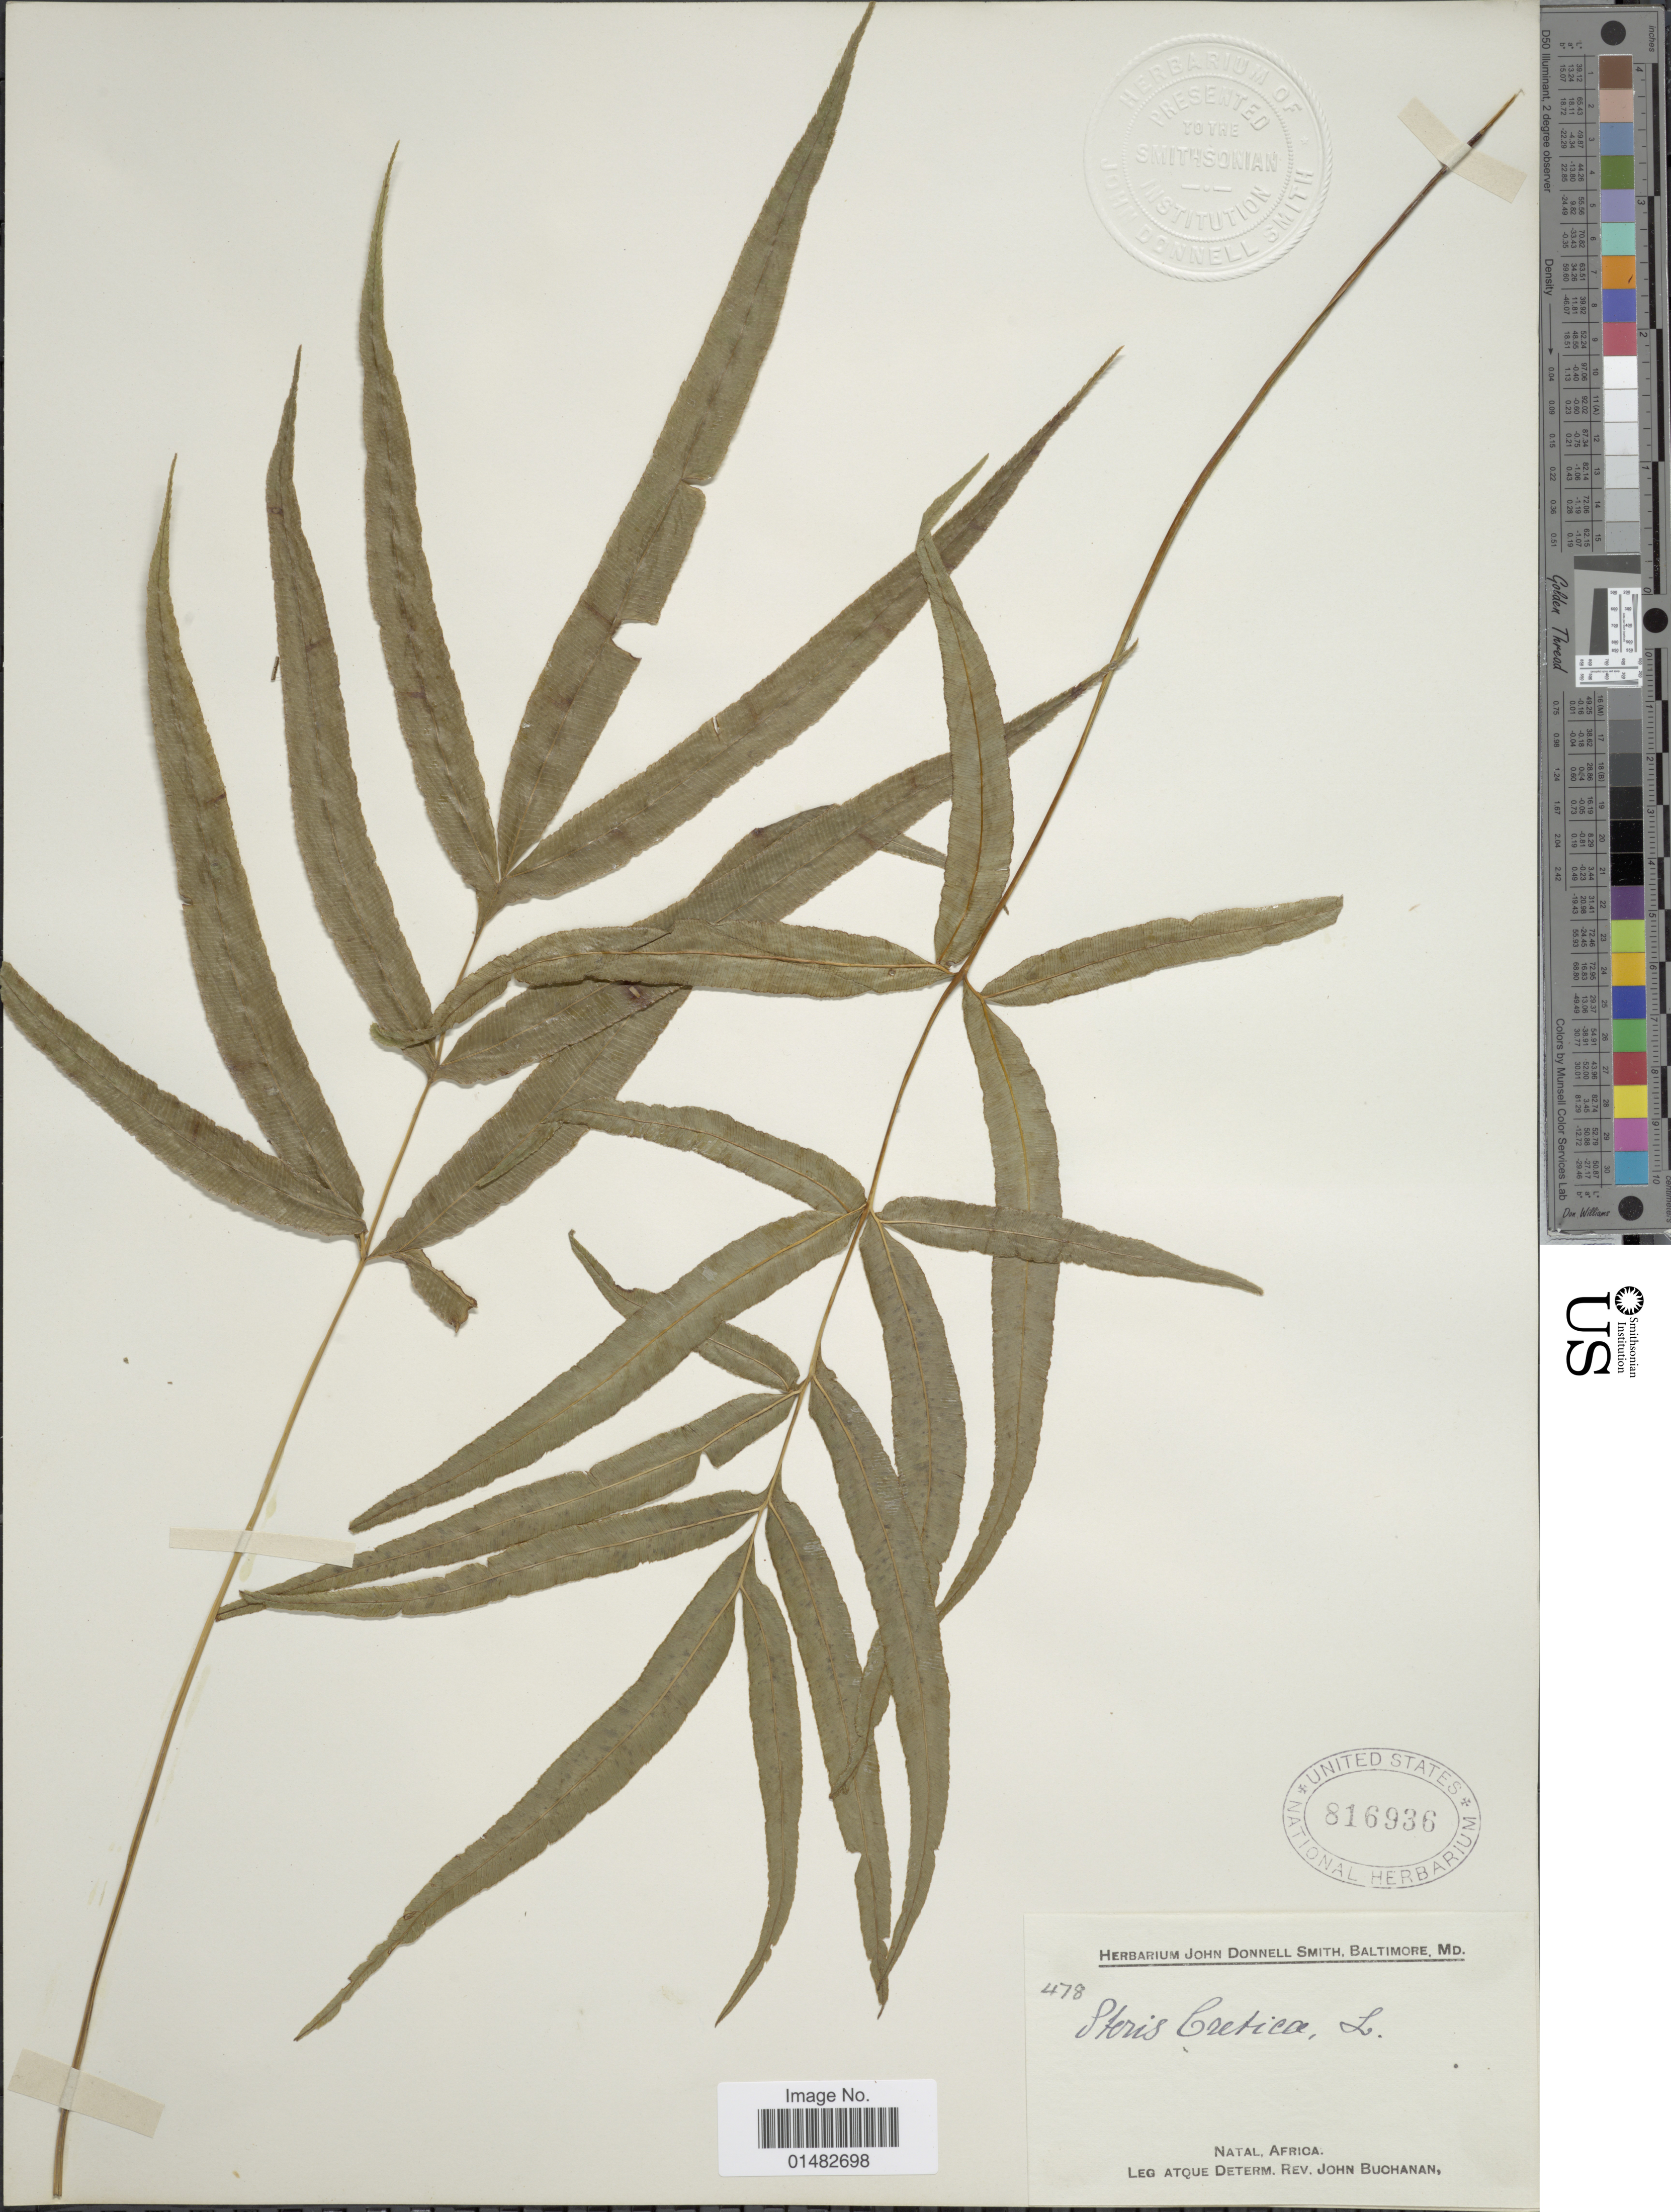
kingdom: Plantae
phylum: Tracheophyta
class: Polypodiopsida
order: Polypodiales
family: Pteridaceae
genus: Pteris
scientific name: Pteris cretica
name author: L.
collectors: J. Buchanan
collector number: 479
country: South Africa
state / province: KwaZulu-Natal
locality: Natal Africa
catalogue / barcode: US 816936